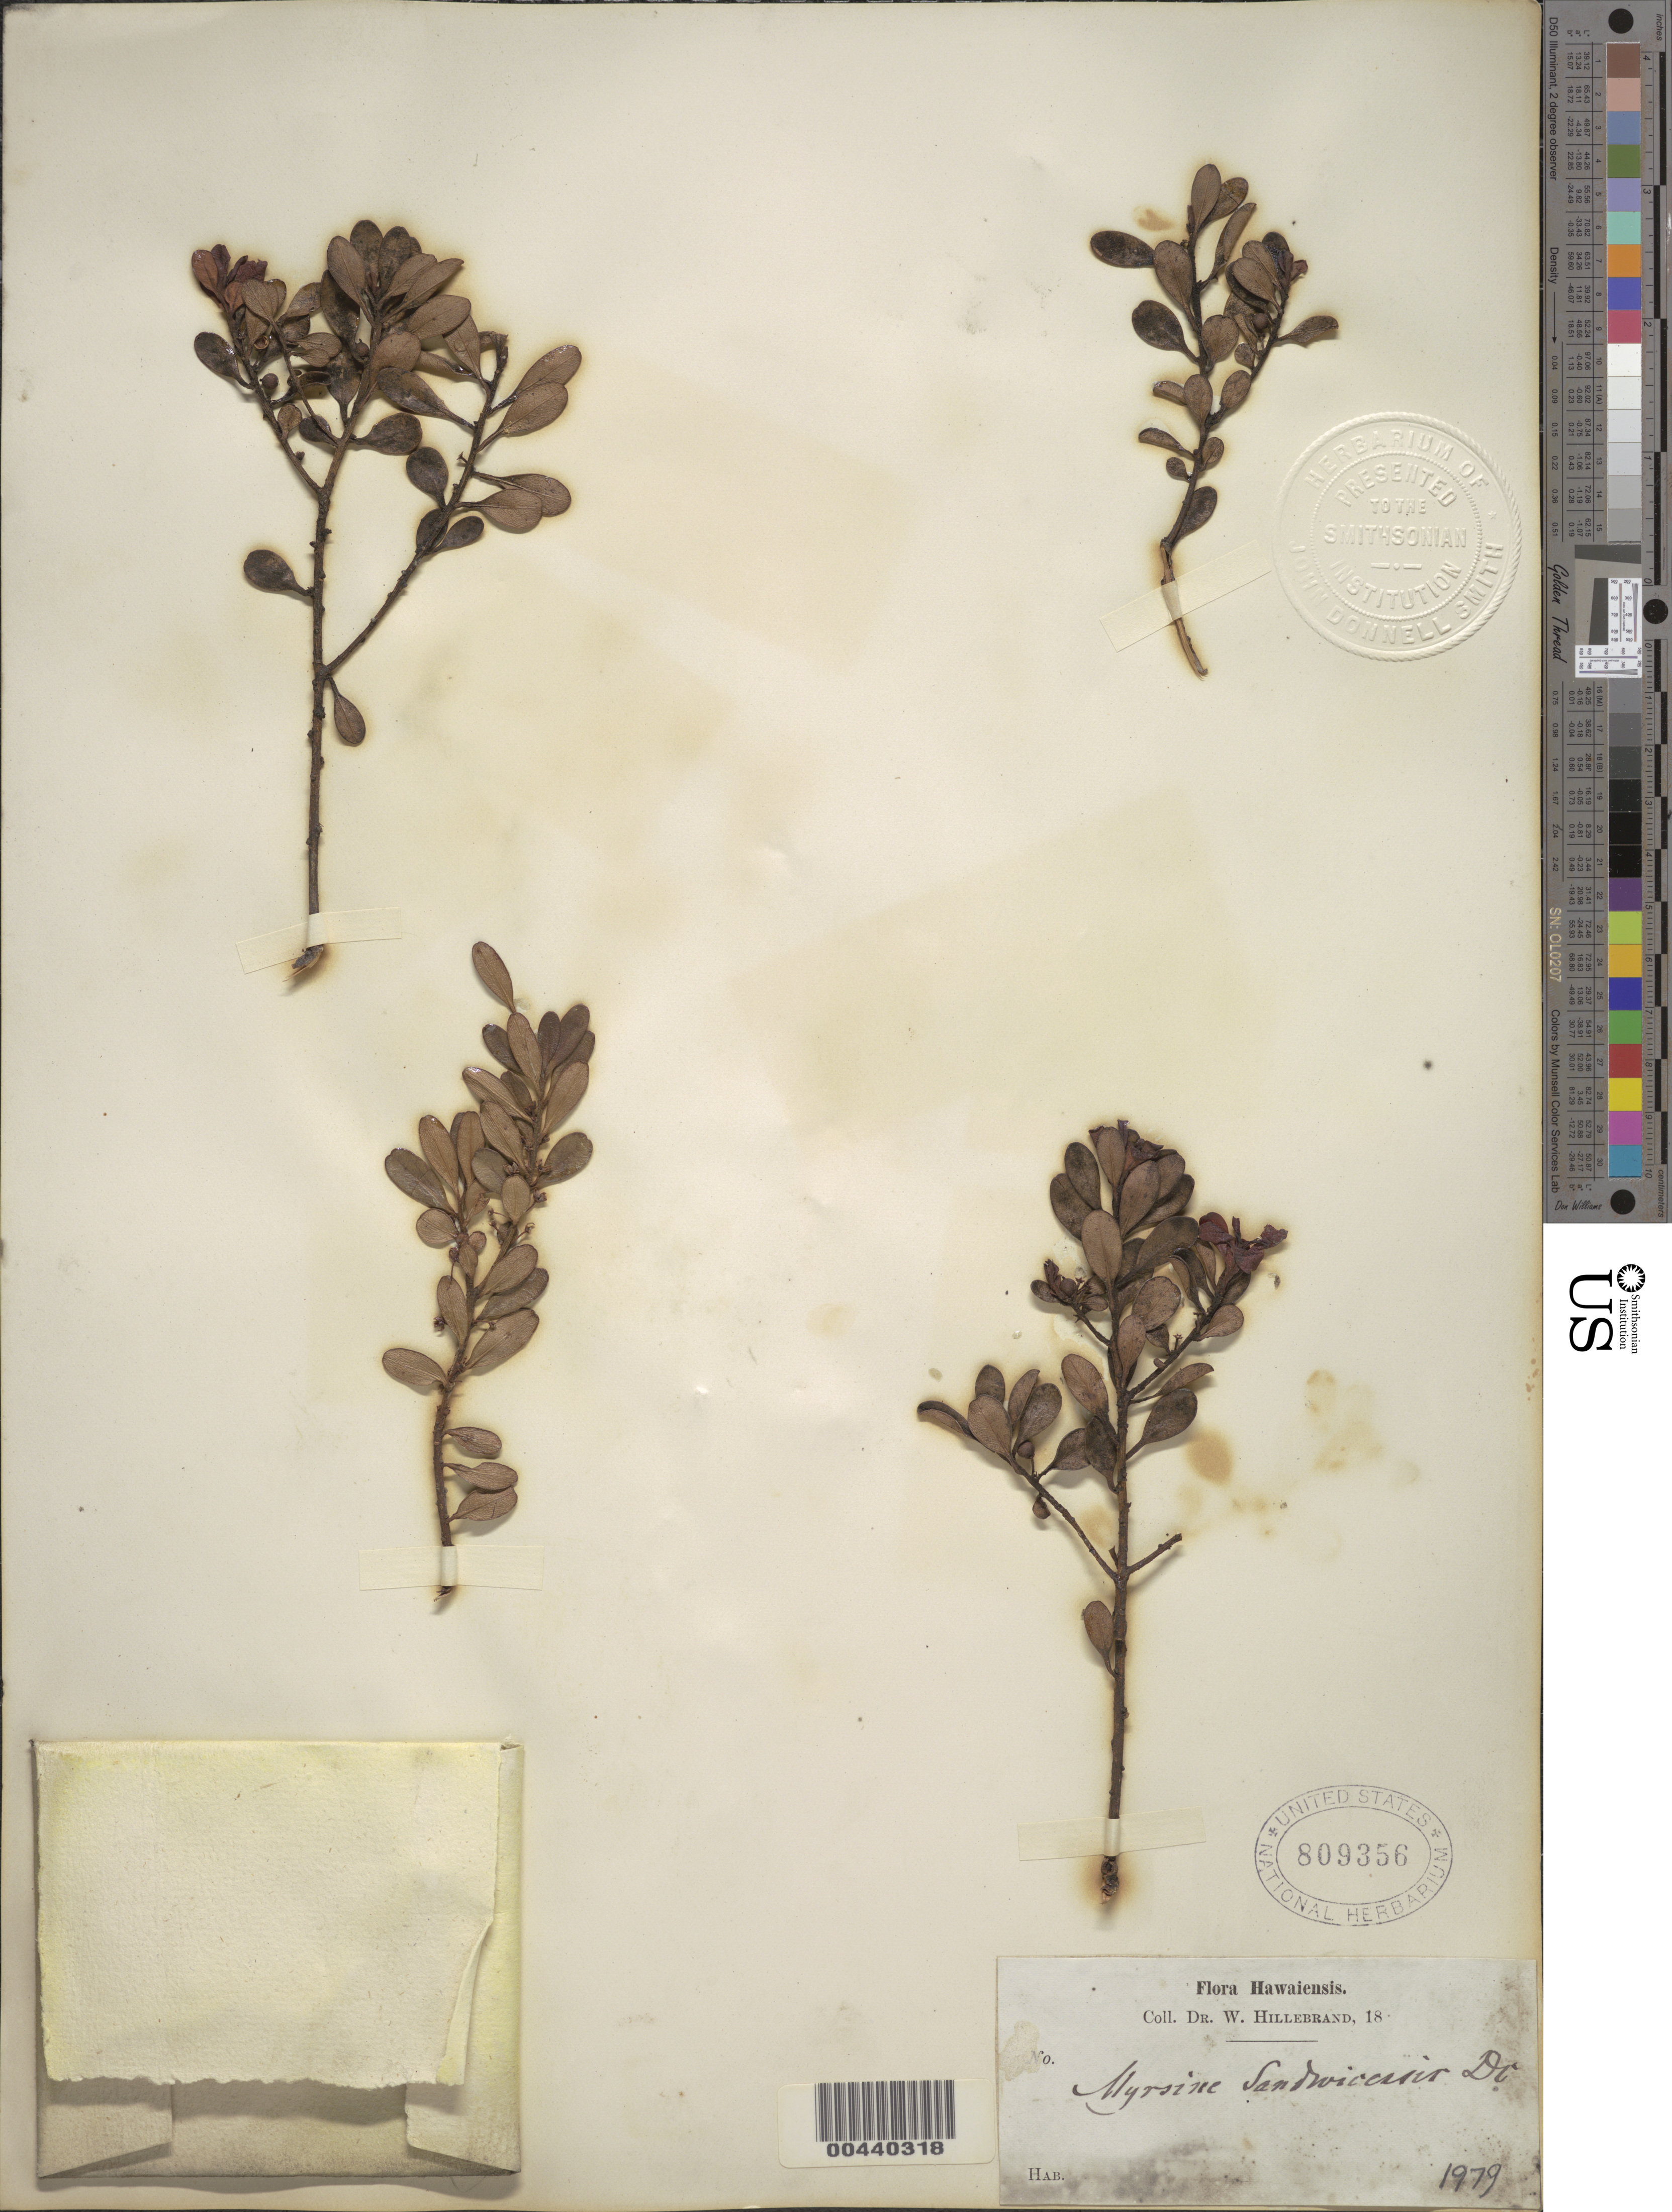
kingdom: Plantae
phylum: Tracheophyta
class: Magnoliopsida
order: Ericales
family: Primulaceae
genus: Myrsine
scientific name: Myrsine sandwicensis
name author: A. DC.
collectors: W. Hillebrand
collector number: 1979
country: United States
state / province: Hawaii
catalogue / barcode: US 809356